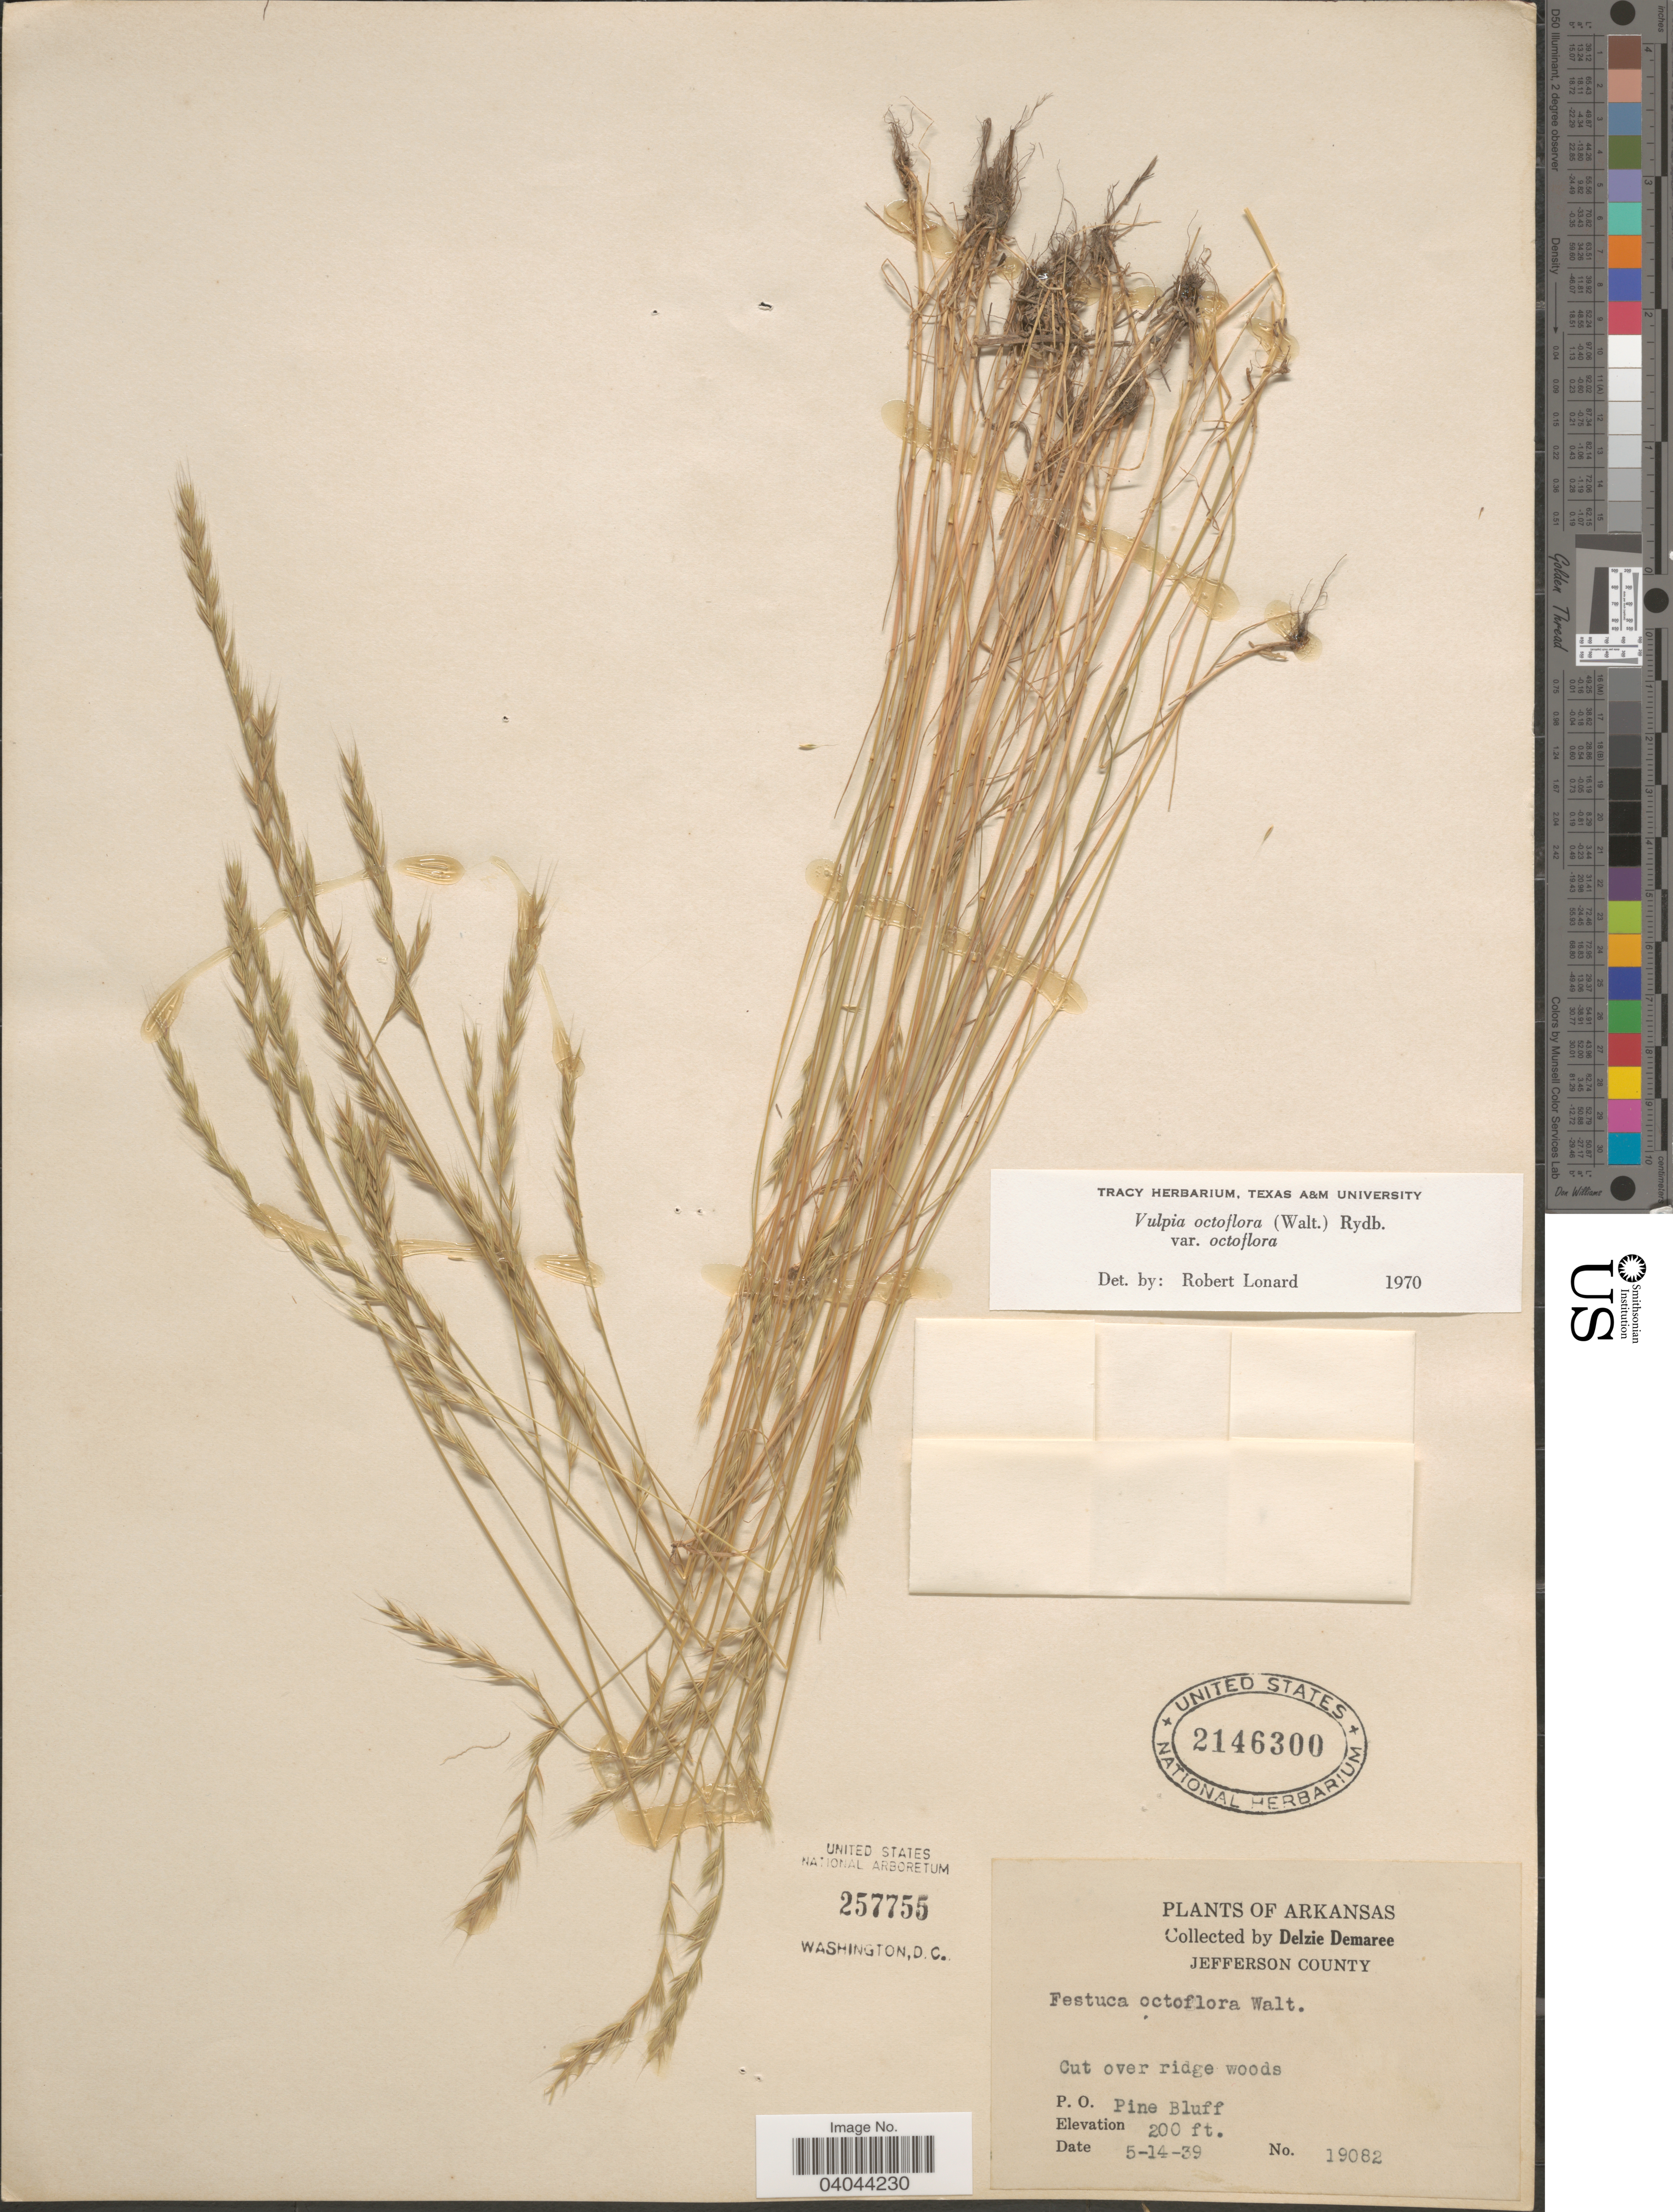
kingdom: Plantae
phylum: Tracheophyta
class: Liliopsida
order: Poales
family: Poaceae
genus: Festuca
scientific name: Festuca octoflora var. octoflora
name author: Walter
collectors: D. Demaree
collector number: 19082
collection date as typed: Transcribed d/m/y: 14/5/39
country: United States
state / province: Arkansas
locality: Jefferson County. P. O. Pine Bluff.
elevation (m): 61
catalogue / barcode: US 2146300